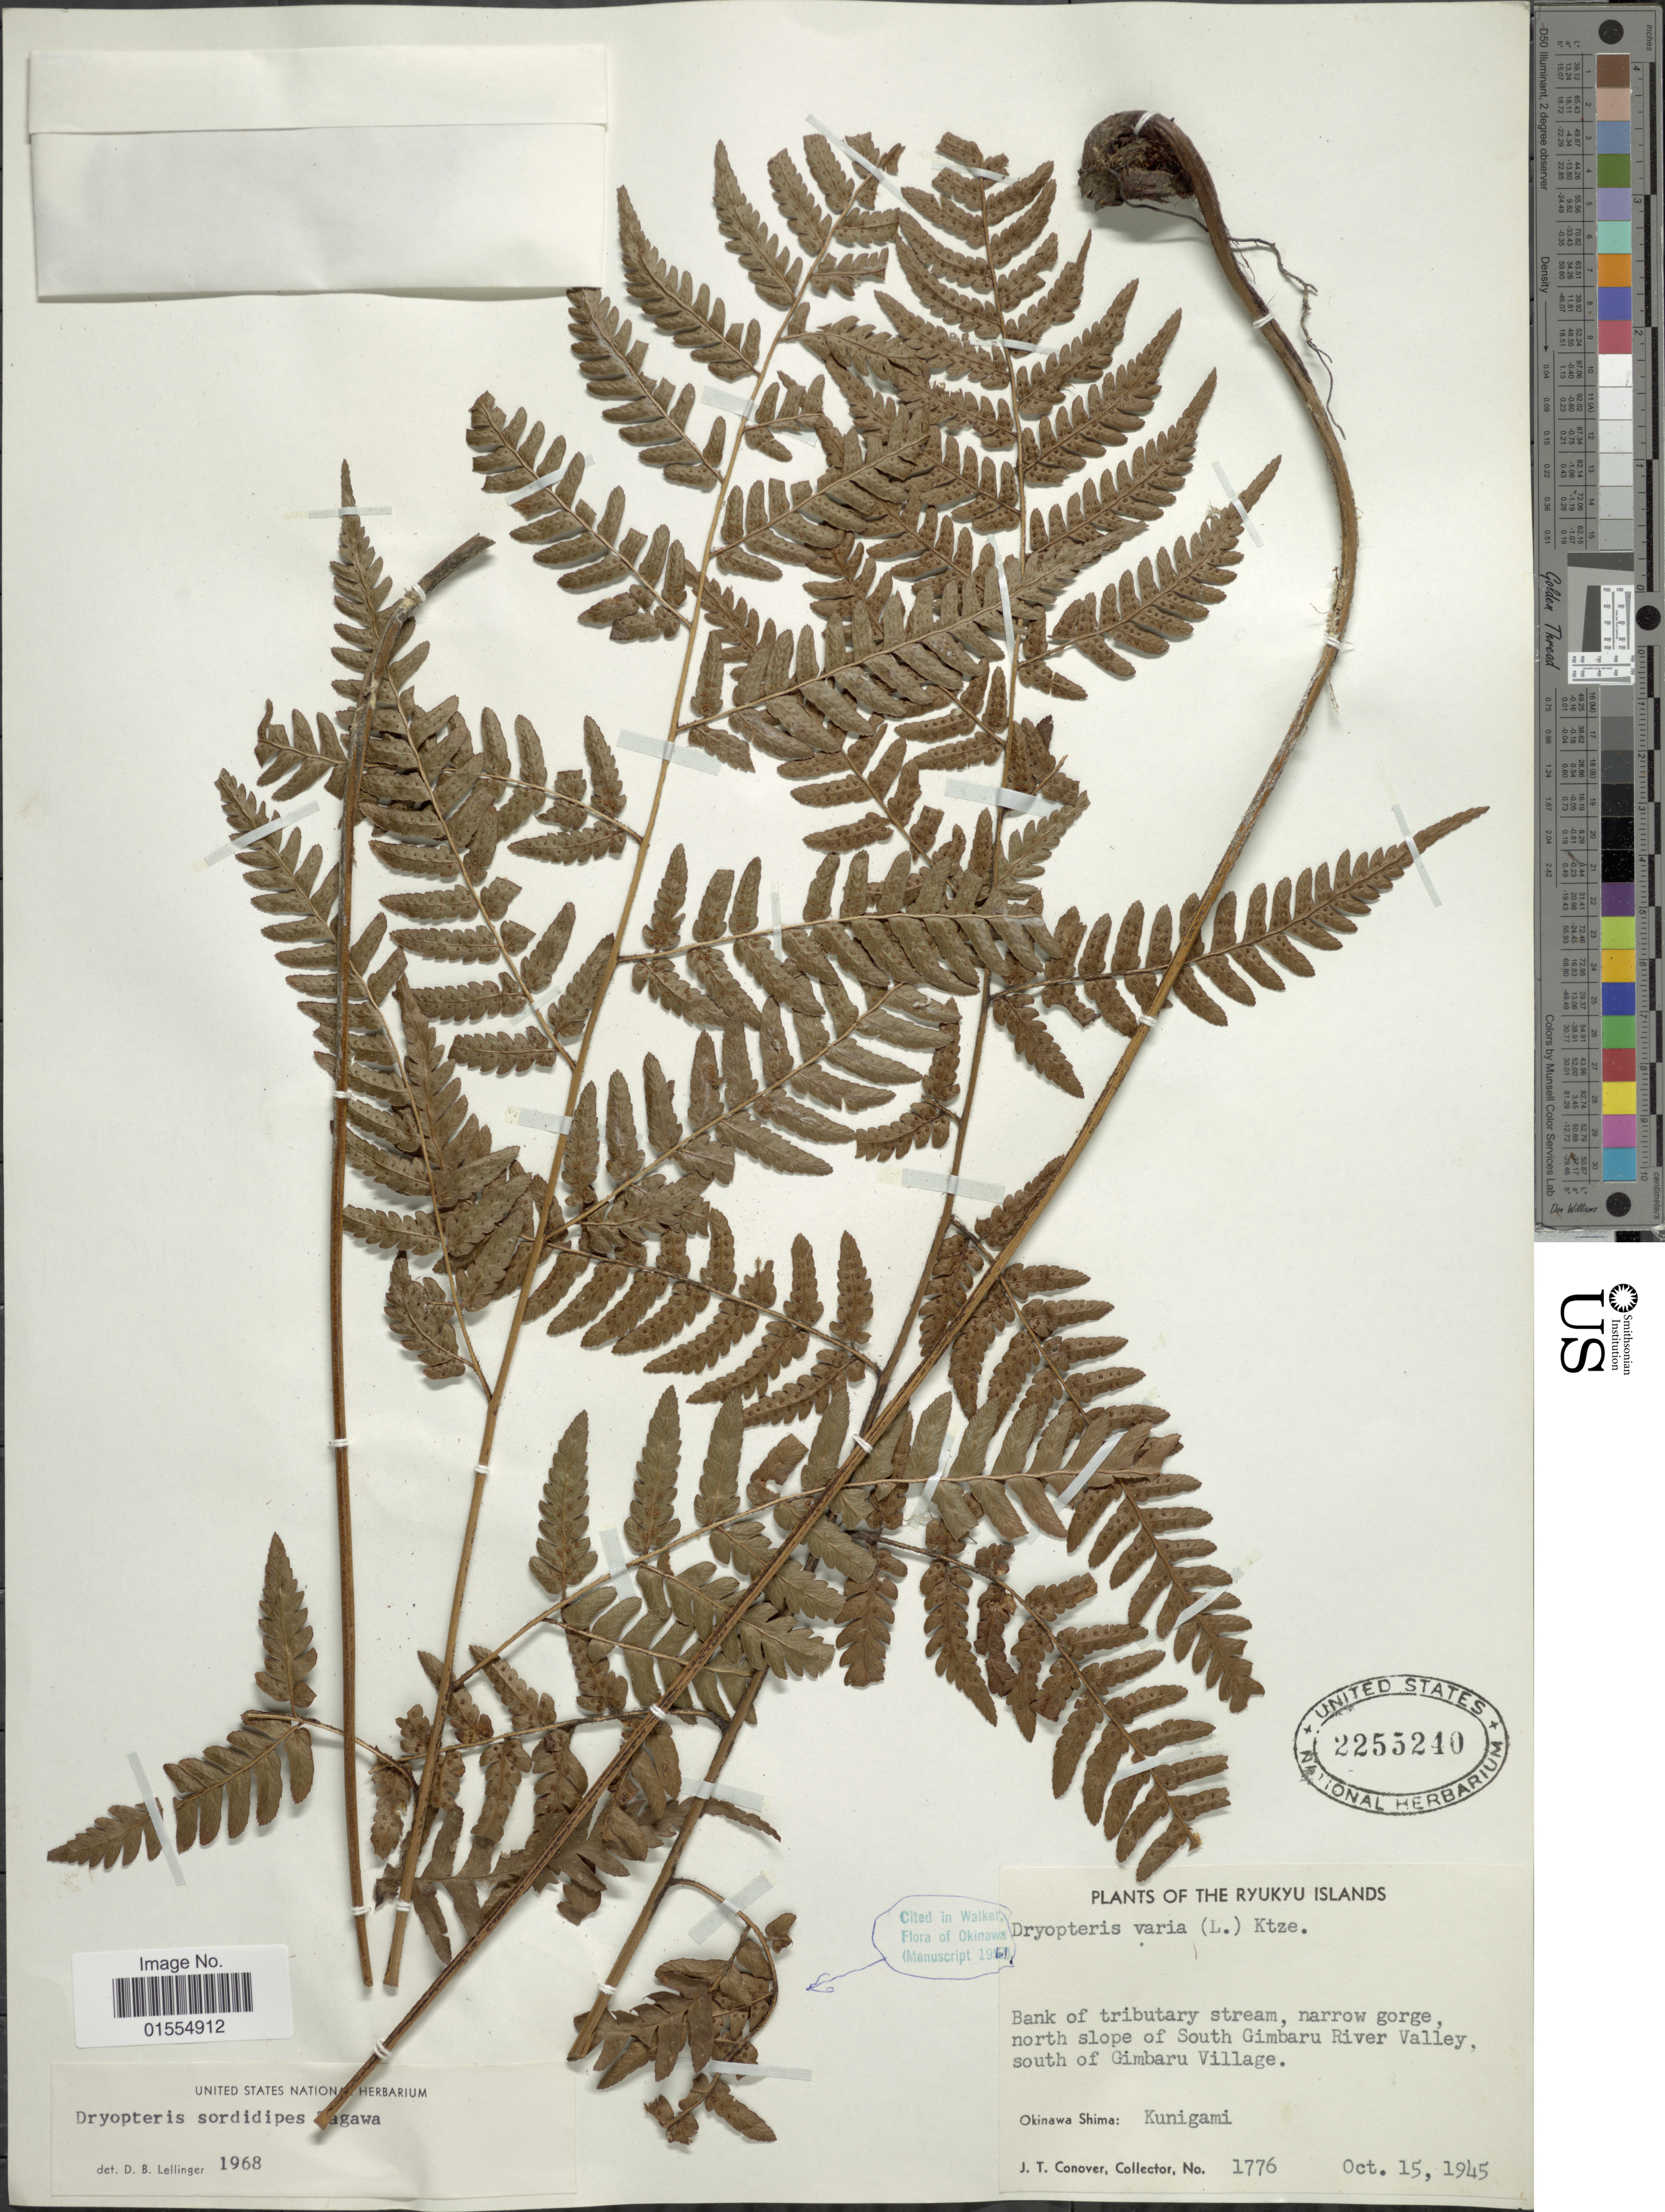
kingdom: Plantae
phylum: Tracheophyta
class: Polypodiopsida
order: Polypodiales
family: Dryopteridaceae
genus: Dryopteris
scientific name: Dryopteris sordidipes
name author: Tagawa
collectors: J. T. Conover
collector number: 1776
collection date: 1945-10-15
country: Japan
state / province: Okinawa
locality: Okinawa Shima: Kunigami, Ryukyu Islands, north slope of South Gimbaru River Valley, south of Gimbaru Village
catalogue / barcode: US 2255240